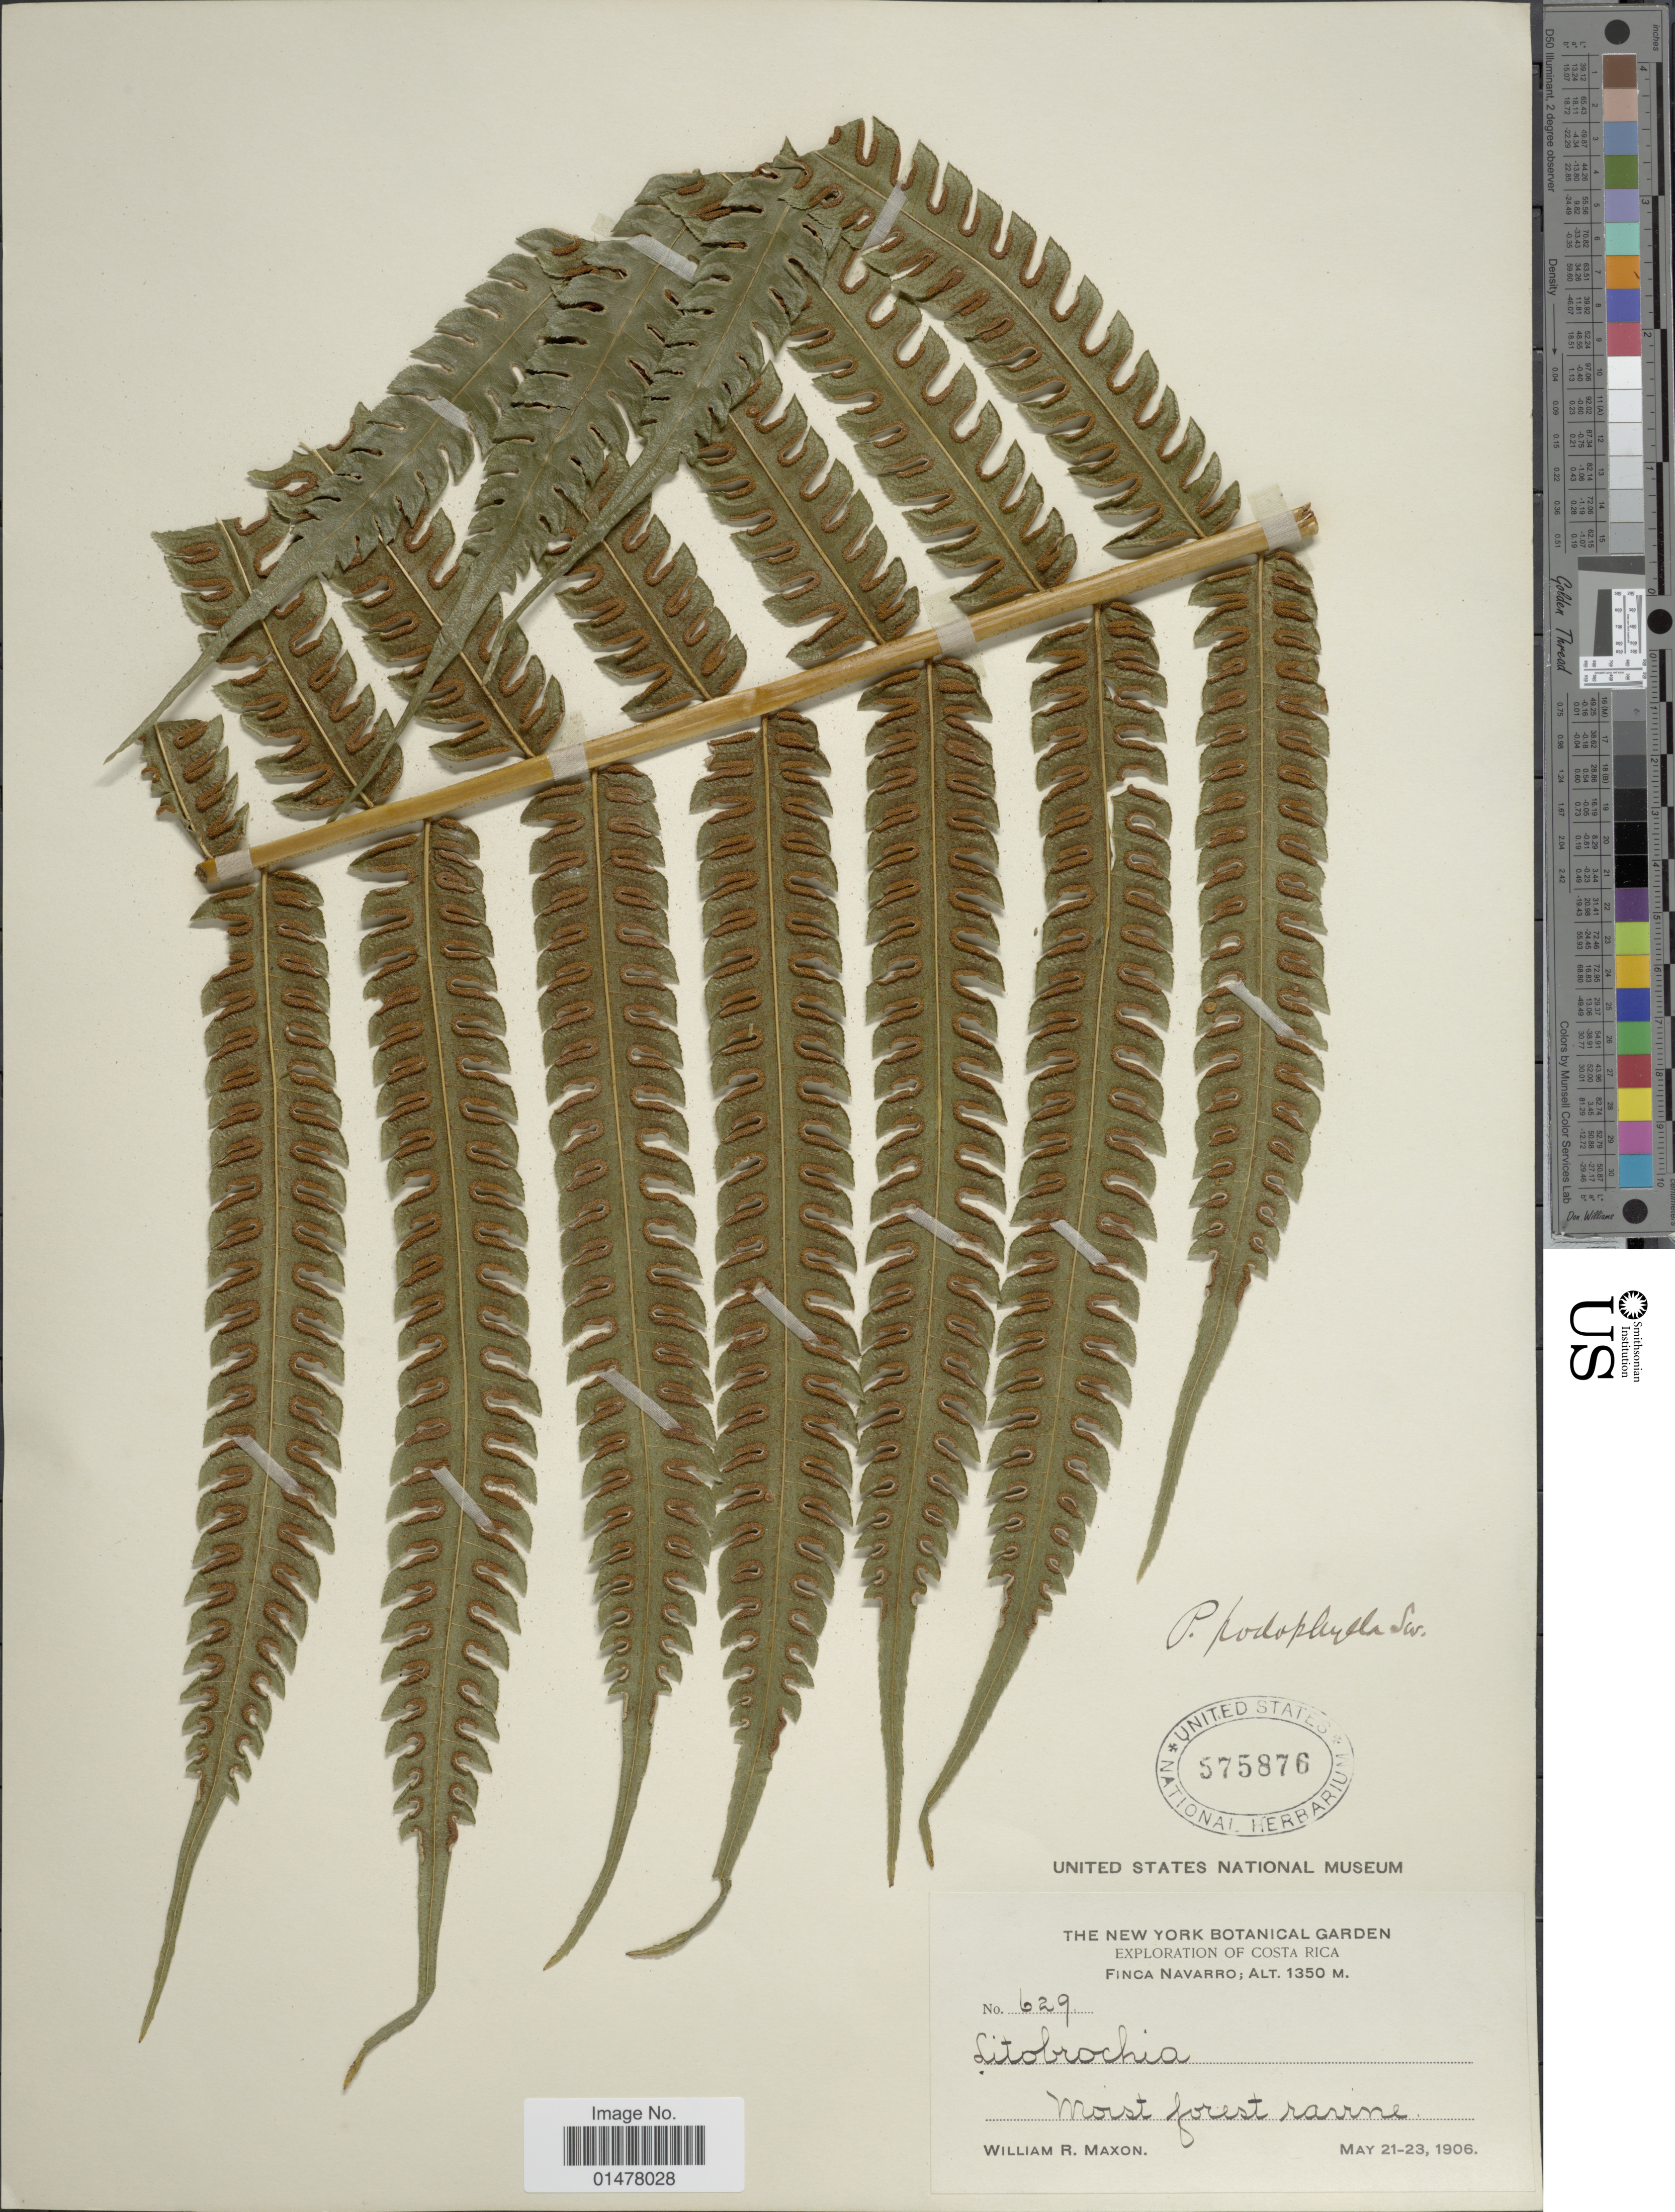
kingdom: Plantae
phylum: Tracheophyta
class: Polypodiopsida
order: Polypodiales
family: Pteridaceae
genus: Pteris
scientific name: Pteris podophylla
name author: Sw.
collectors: W. R. Maxon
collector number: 629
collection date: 1906-05-21/1906-05-23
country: Costa Rica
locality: Finca Navarro, moist forest ravine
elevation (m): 1350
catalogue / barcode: US 575876